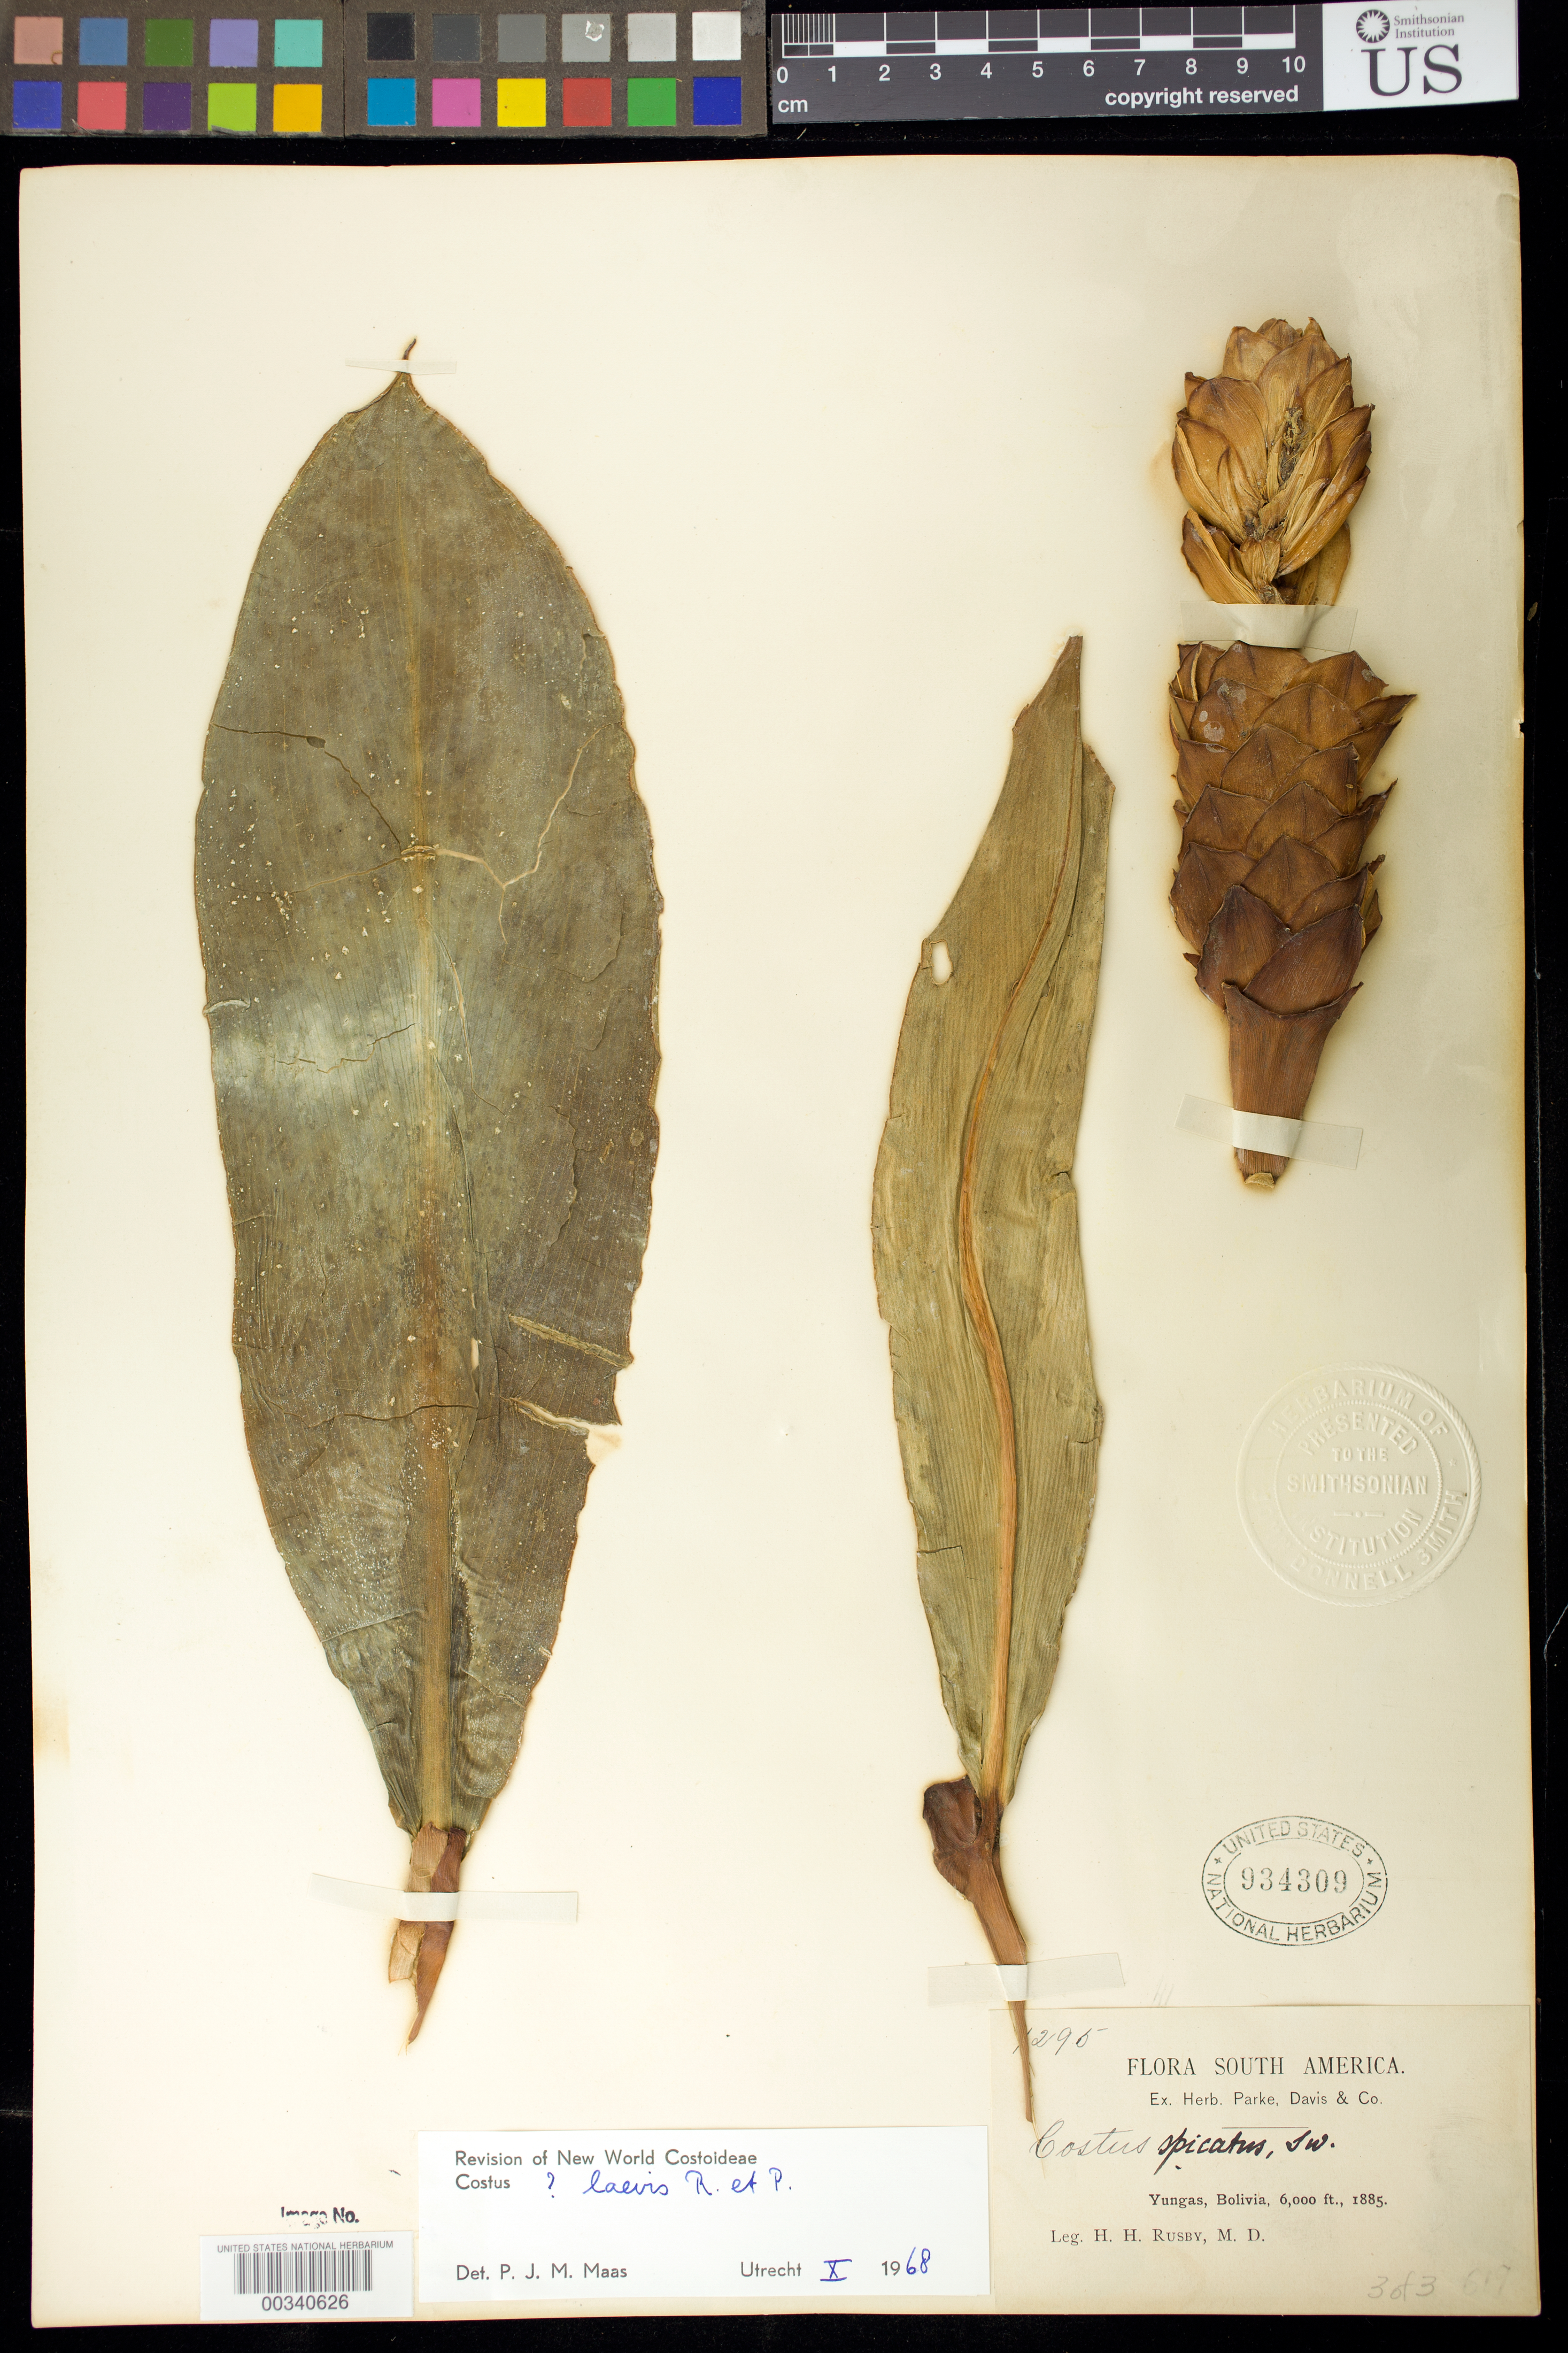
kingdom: Plantae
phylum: Tracheophyta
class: Liliopsida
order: Zingiberales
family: Costaceae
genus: Costus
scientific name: Costus laevis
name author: Ruiz & Pav.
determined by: Maas, Paul J. M.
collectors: H. H. Rusby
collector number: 1295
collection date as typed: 1885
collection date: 1885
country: Bolivia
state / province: La Paz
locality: Yungas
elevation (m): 1829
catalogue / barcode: US 934309